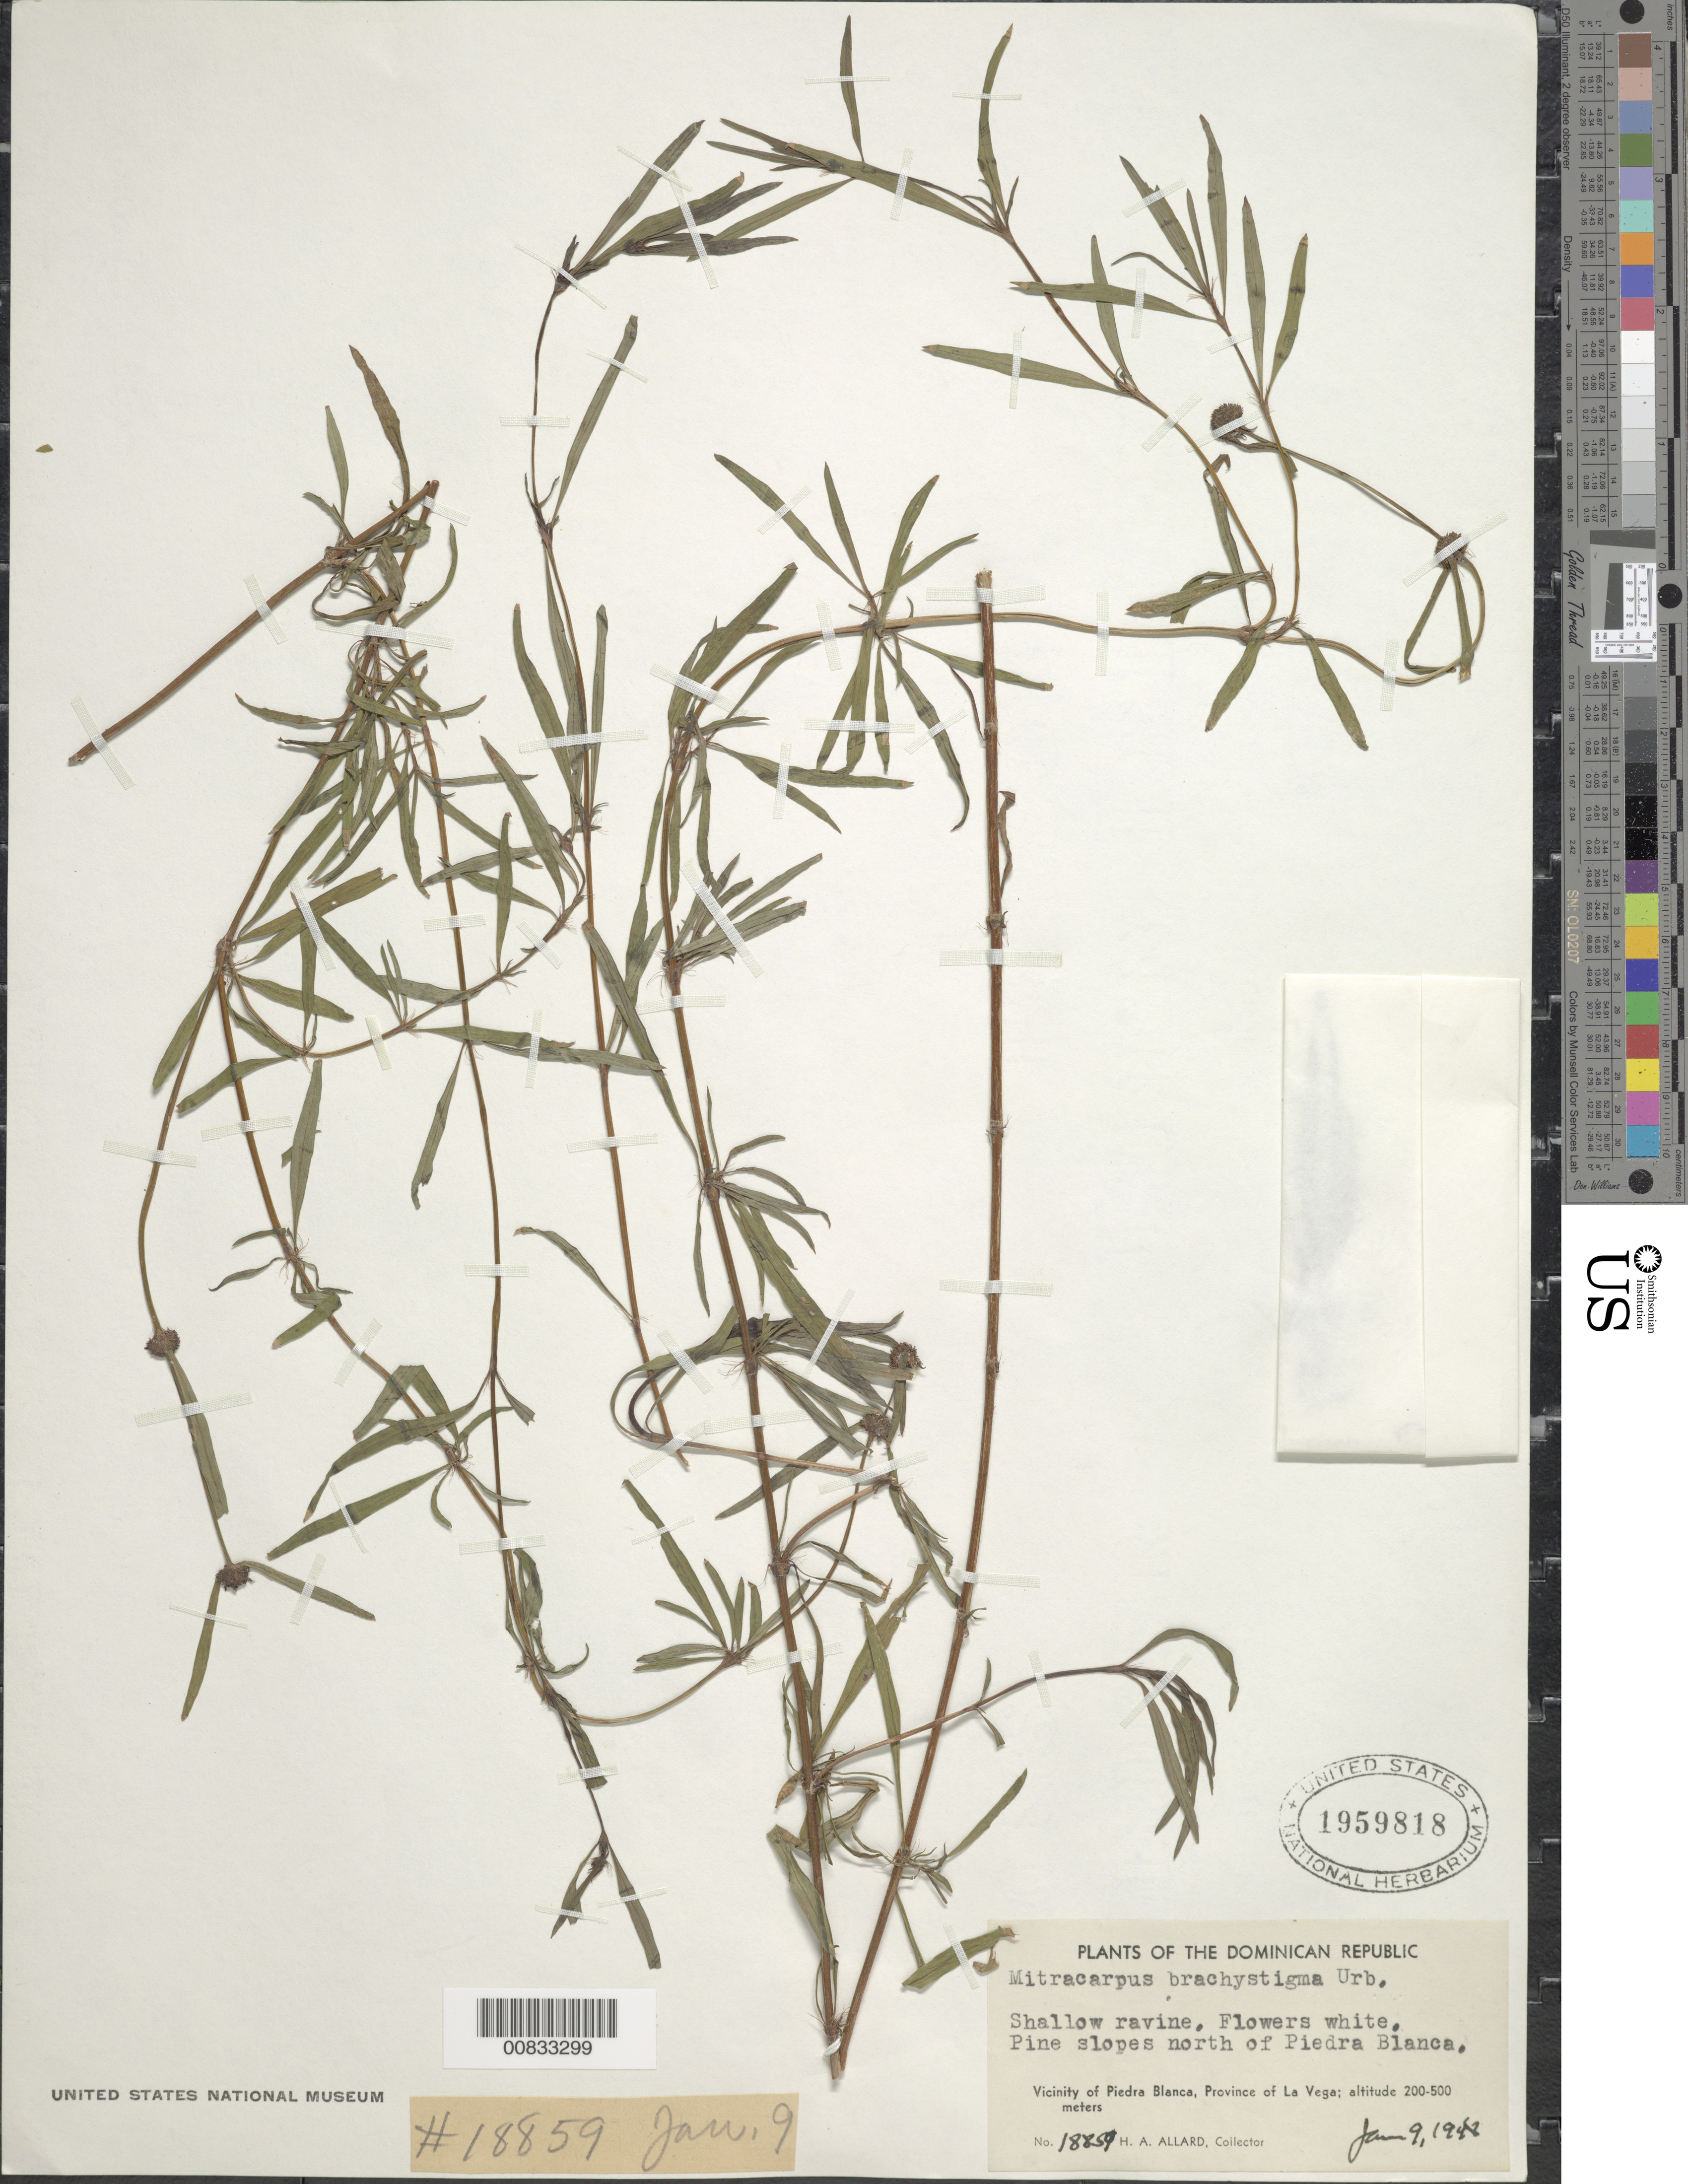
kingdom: Plantae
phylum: Tracheophyta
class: Magnoliopsida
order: Gentianales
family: Rubiaceae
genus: Mitracarpus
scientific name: Mitracarpus brachystigma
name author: Urb.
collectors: H. A. Allard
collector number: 18859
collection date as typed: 09 Jan 1942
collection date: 1942-01-09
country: Dominican Republic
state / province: La Vega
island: Hispaniola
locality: Vicinity of Piedra Blanca, N of town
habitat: Shallow ravine in pine slopes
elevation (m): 200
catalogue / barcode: US 1959818